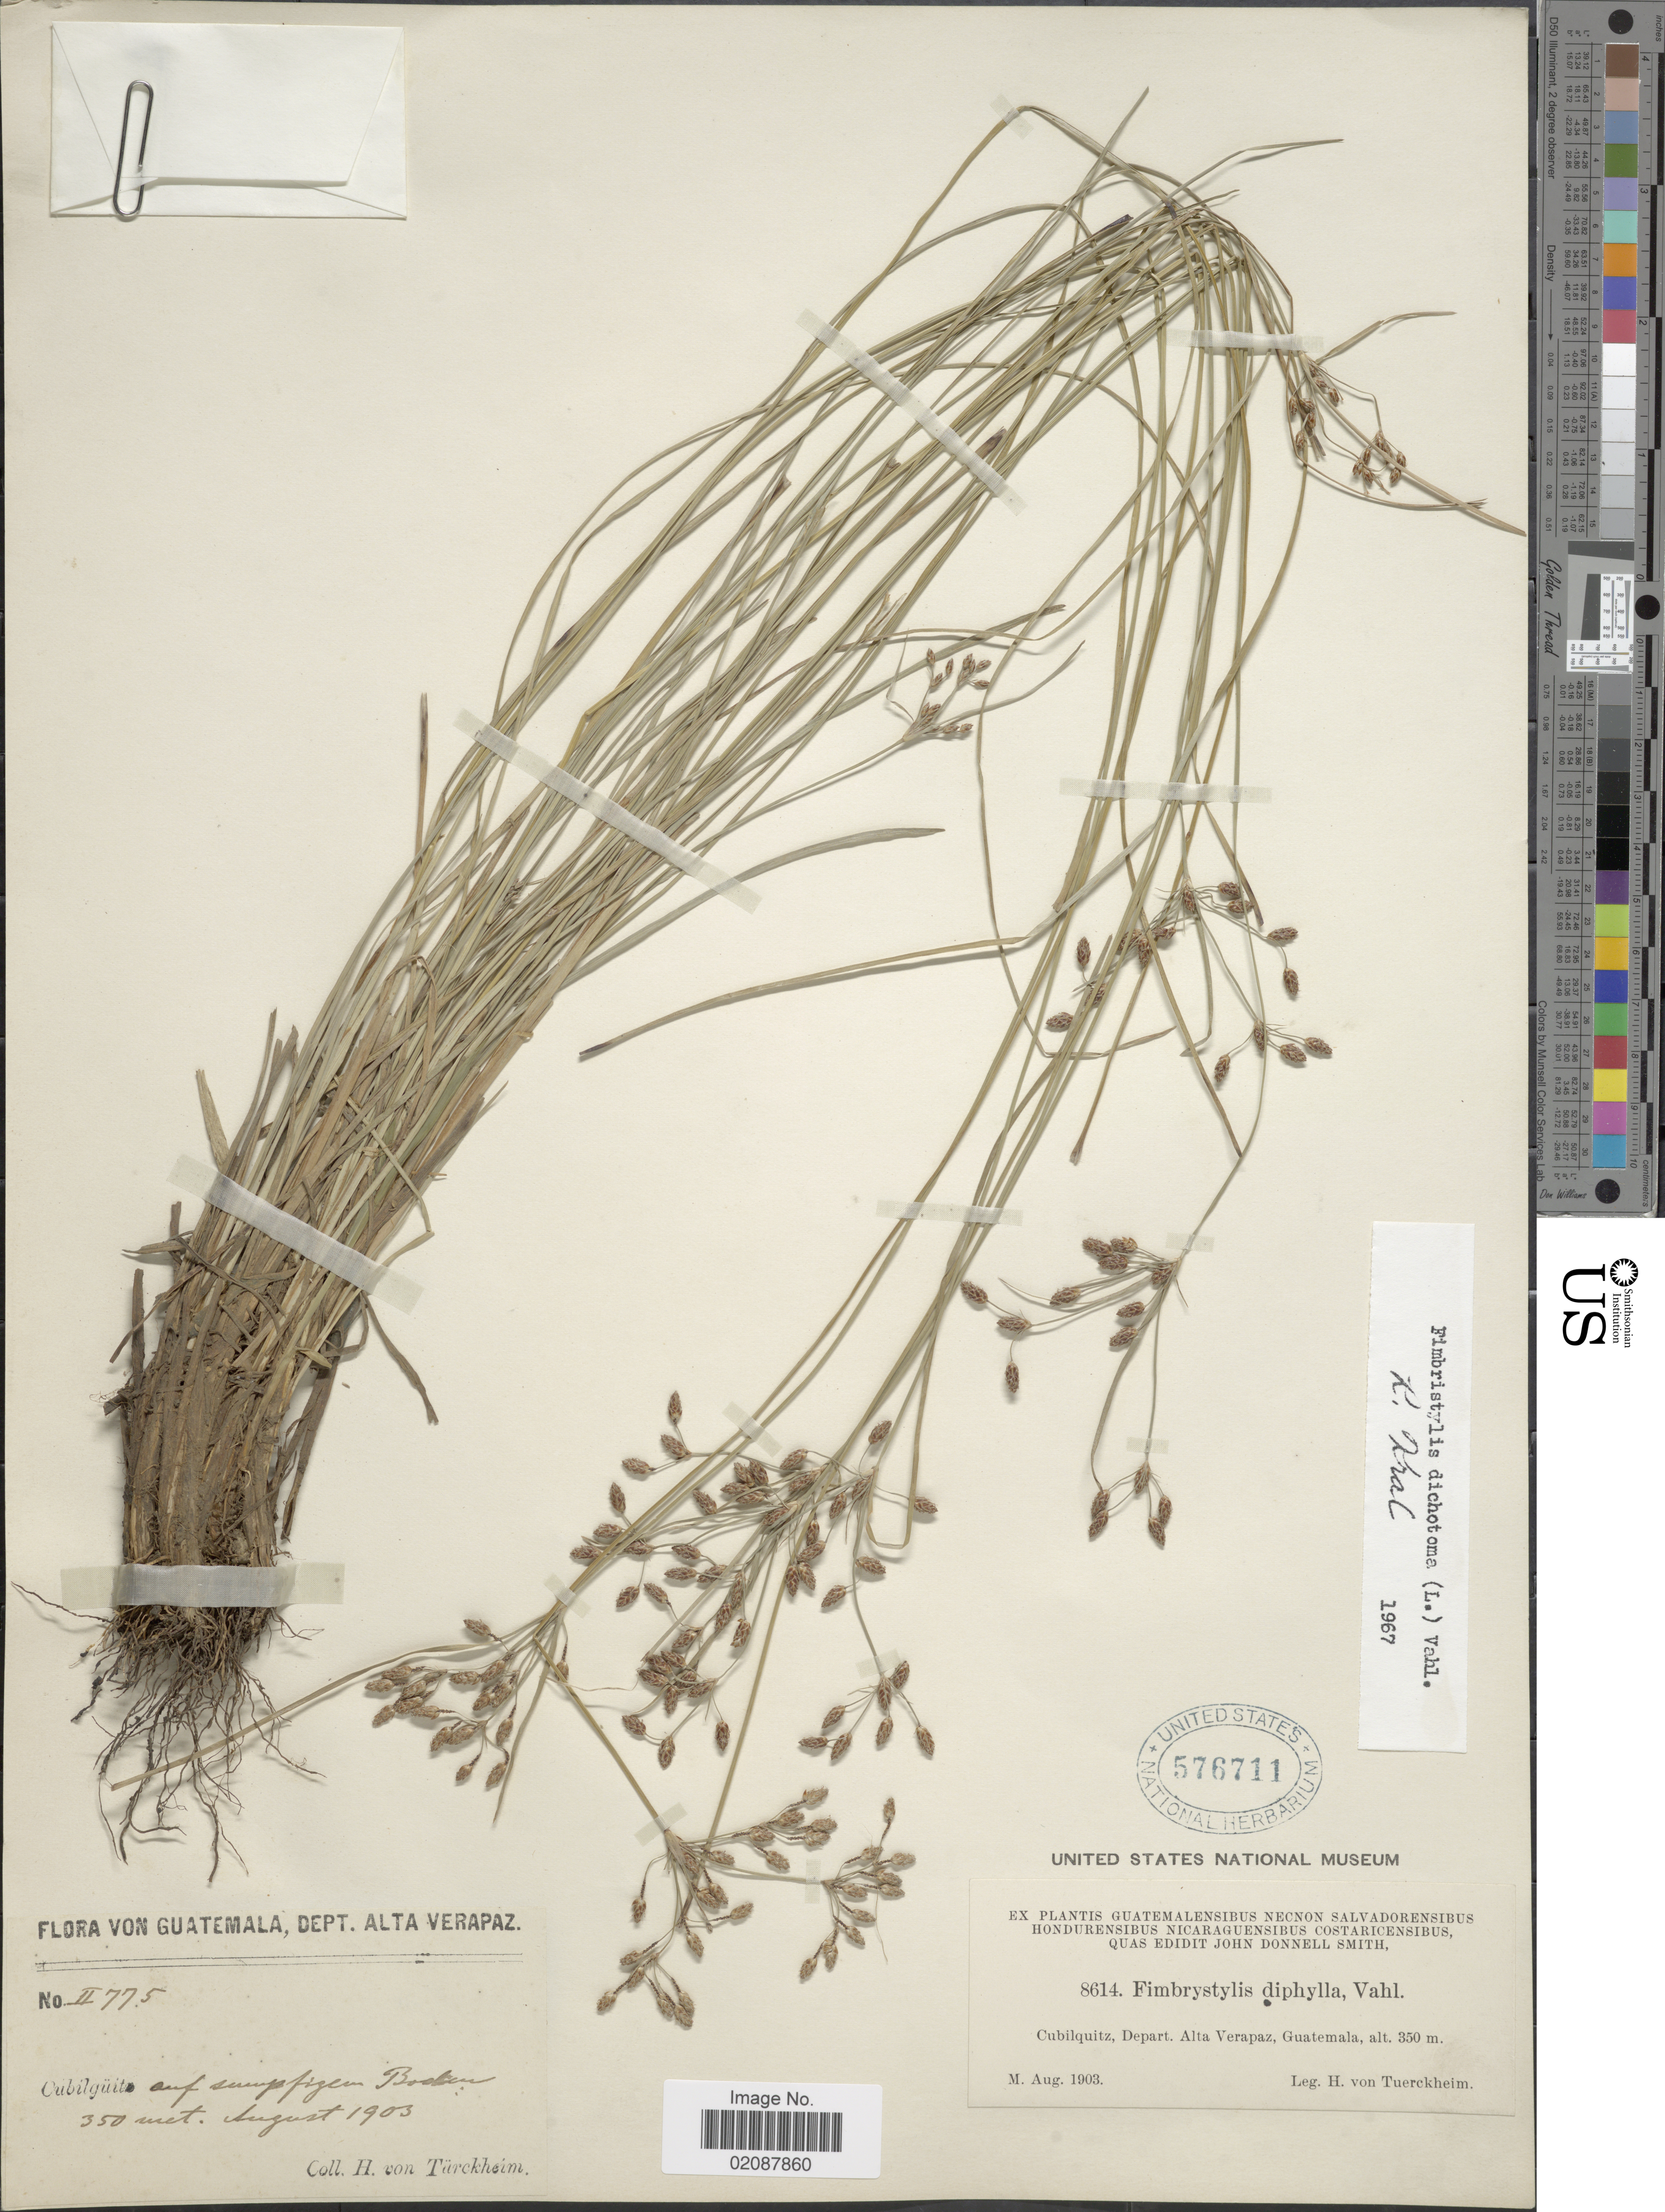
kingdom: Plantae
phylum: Tracheophyta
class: Liliopsida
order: Poales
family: Cyperaceae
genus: Fimbristylis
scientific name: Fimbristylis dichotoma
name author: (L.) Vahl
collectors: H. von Tuerckheim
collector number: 8614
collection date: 1903-08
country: Guatemala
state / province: Alta Verapaz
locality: Cubilquitz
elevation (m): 350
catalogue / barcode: US 576711